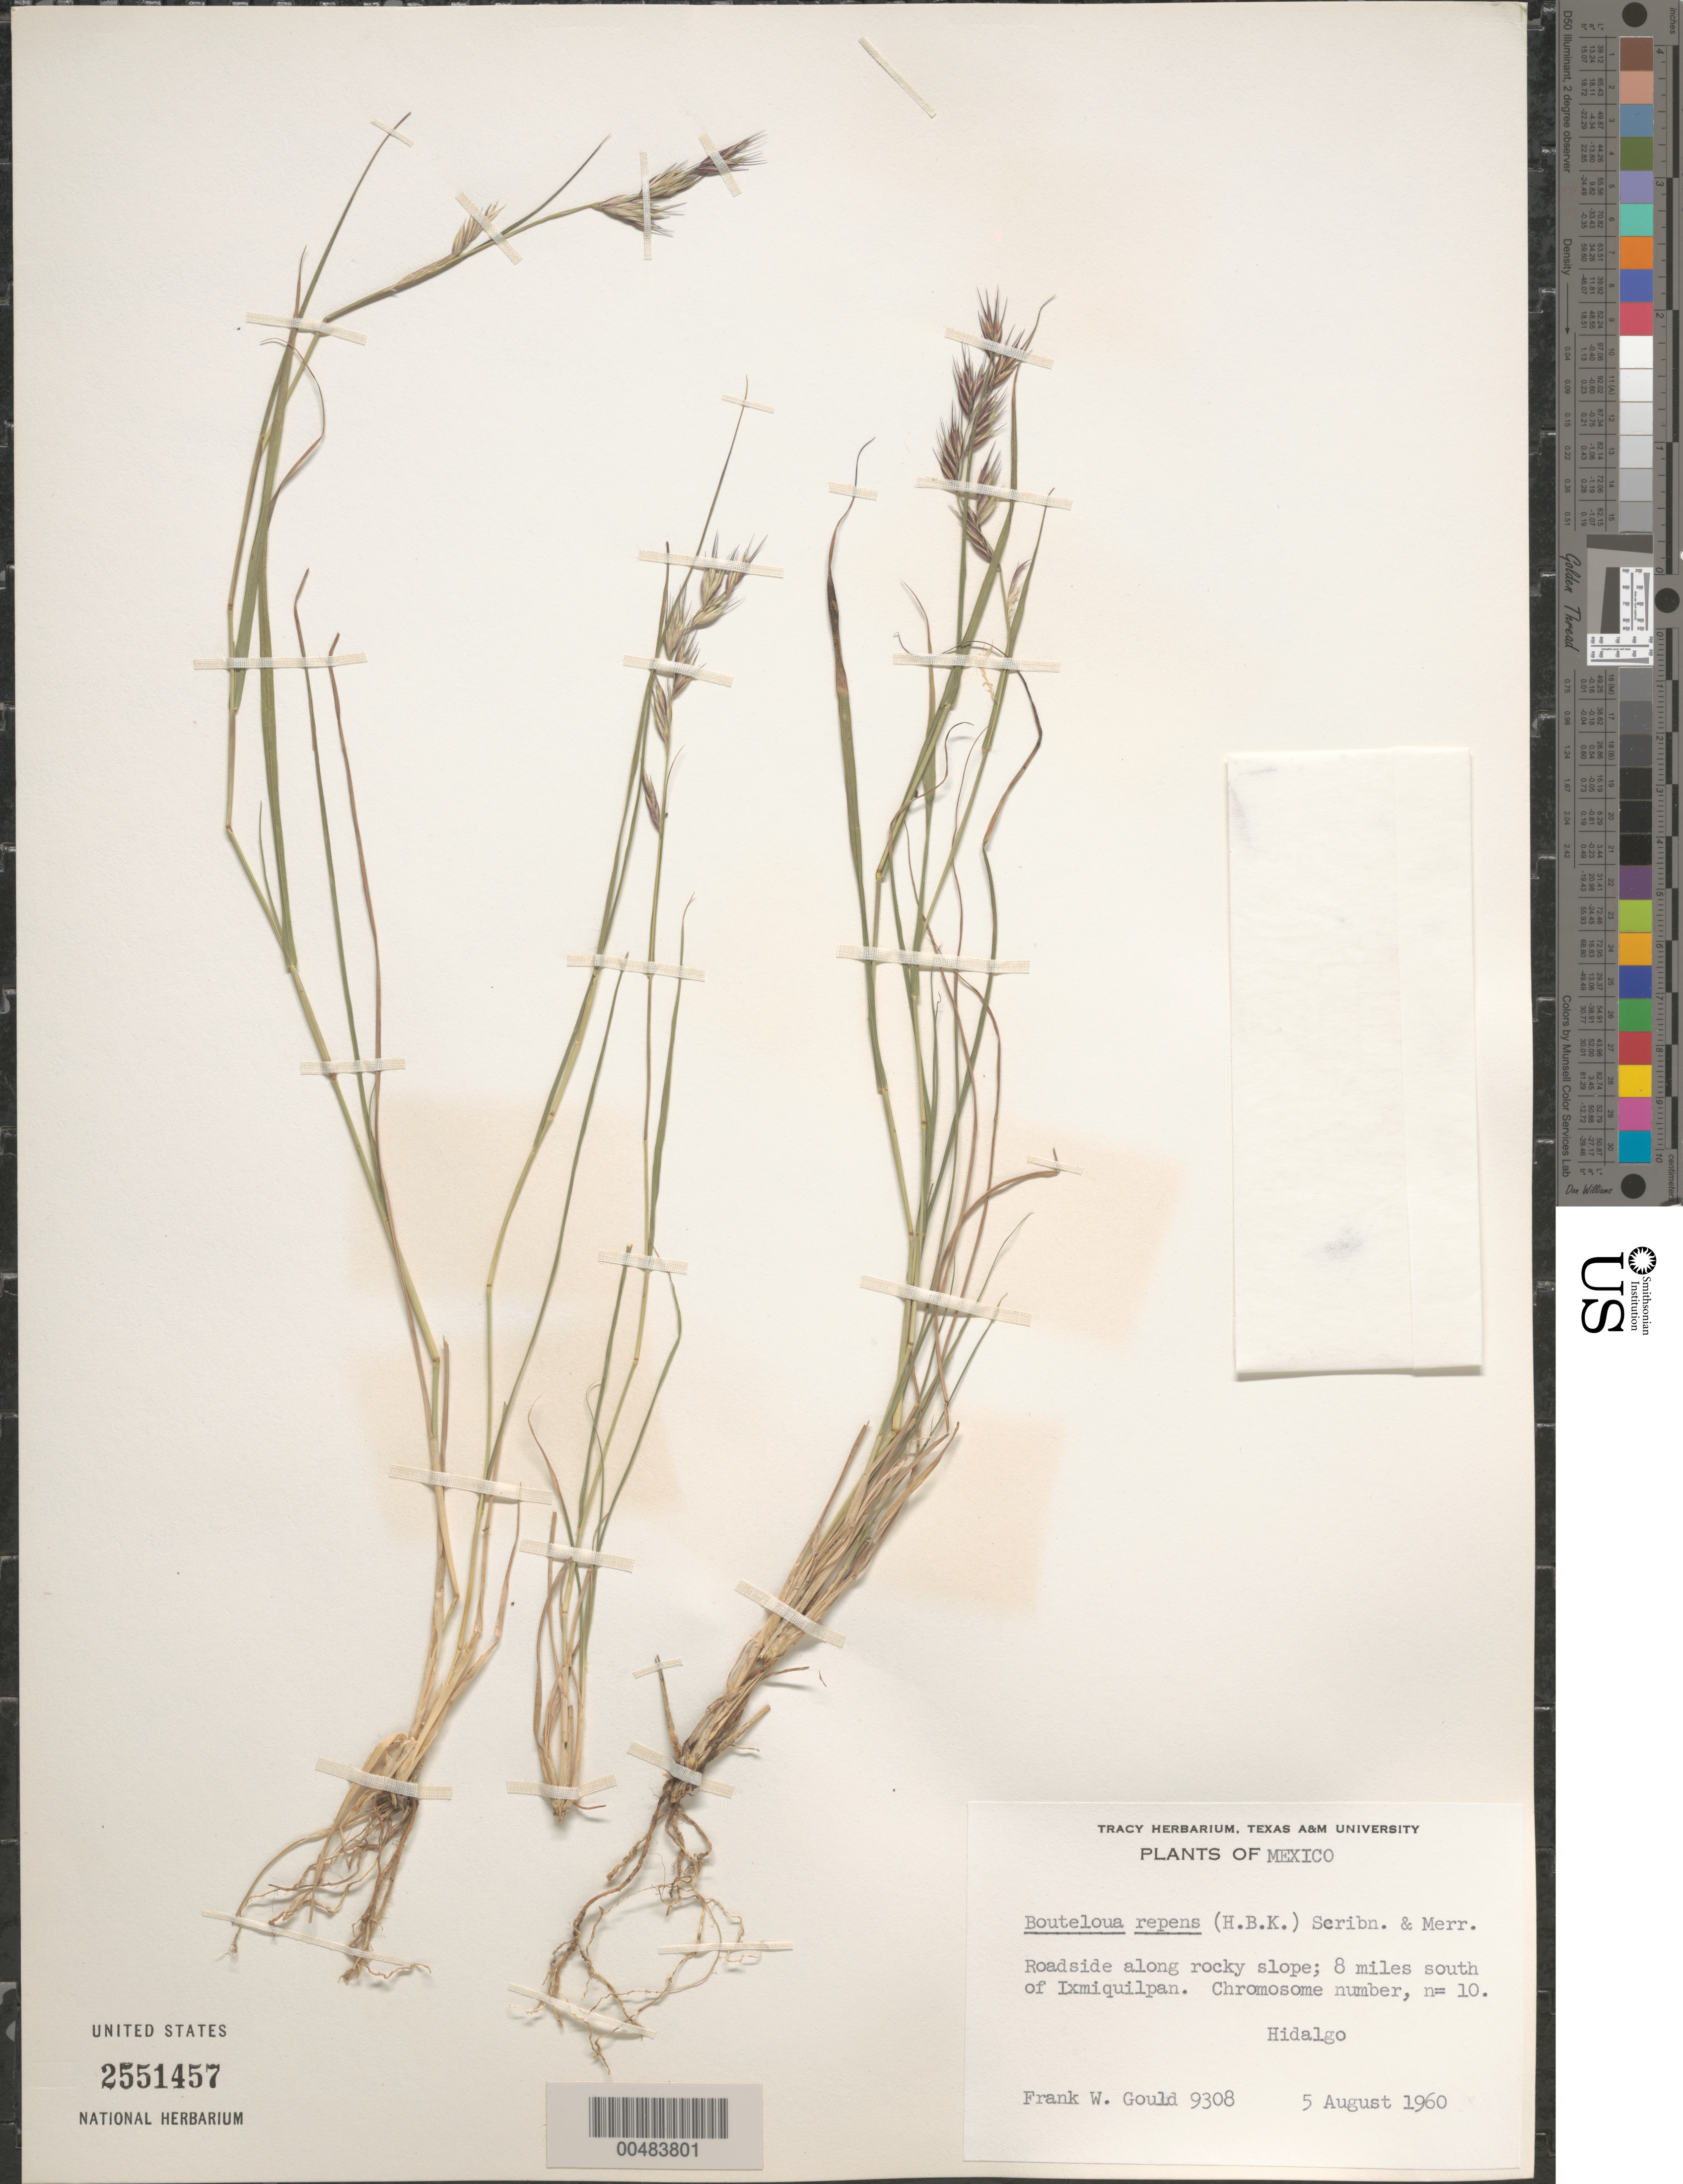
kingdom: Plantae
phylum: Tracheophyta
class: Liliopsida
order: Poales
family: Poaceae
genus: Bouteloua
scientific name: Bouteloua repens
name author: (Kunth) Scribn. & Merr.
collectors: F. W. Gould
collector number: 9308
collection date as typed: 5 Aug 1960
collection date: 1960-08-05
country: Mexico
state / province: Hidalgo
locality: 8 mi S of Ixmiquilpan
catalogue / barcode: US 2551457